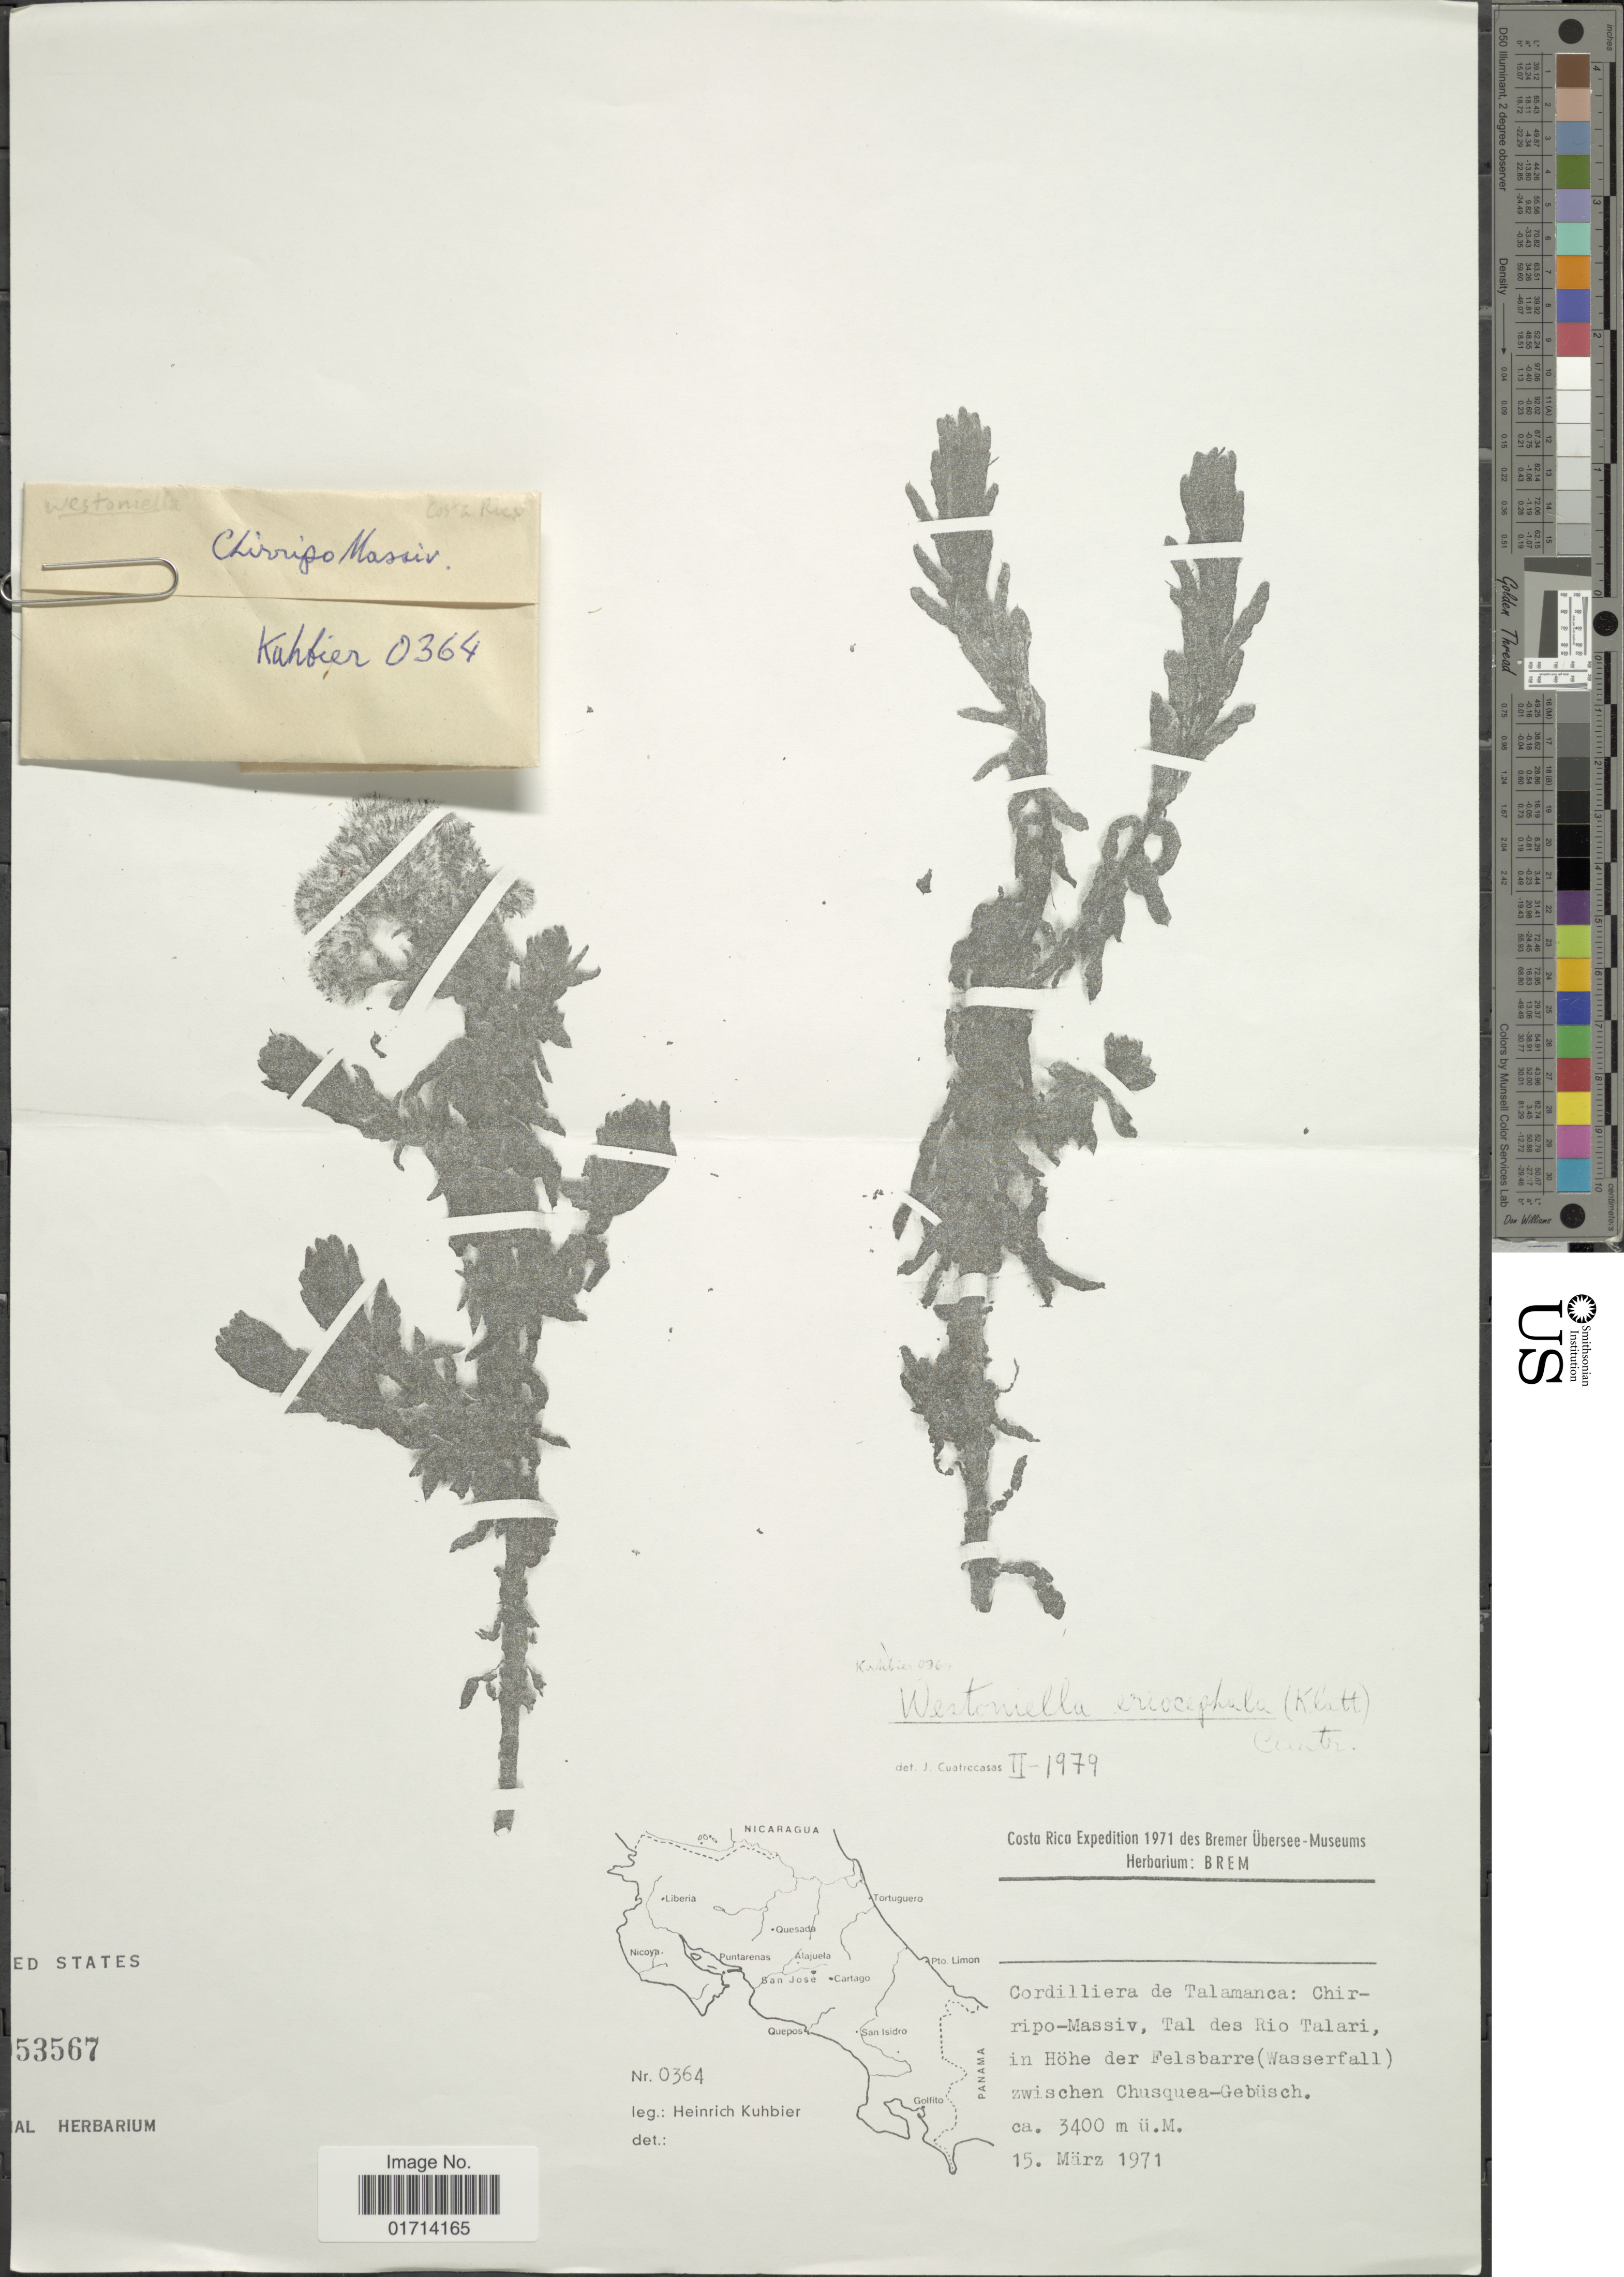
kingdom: Plantae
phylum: Tracheophyta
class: Magnoliopsida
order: Asterales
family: Asteraceae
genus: Westoniella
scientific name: Westoniella eriocephala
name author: (Klatt) Cuatrec.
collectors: H. Kuhbier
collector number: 0364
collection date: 1971-03-15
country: Costa Rica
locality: Cordillera de Talamanca: Chirripo-Massiv, Tal des Rio Talari, in Hohe der Felsbarre (Wasserfall) zwischen Chusquea-Gebiusch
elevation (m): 3400